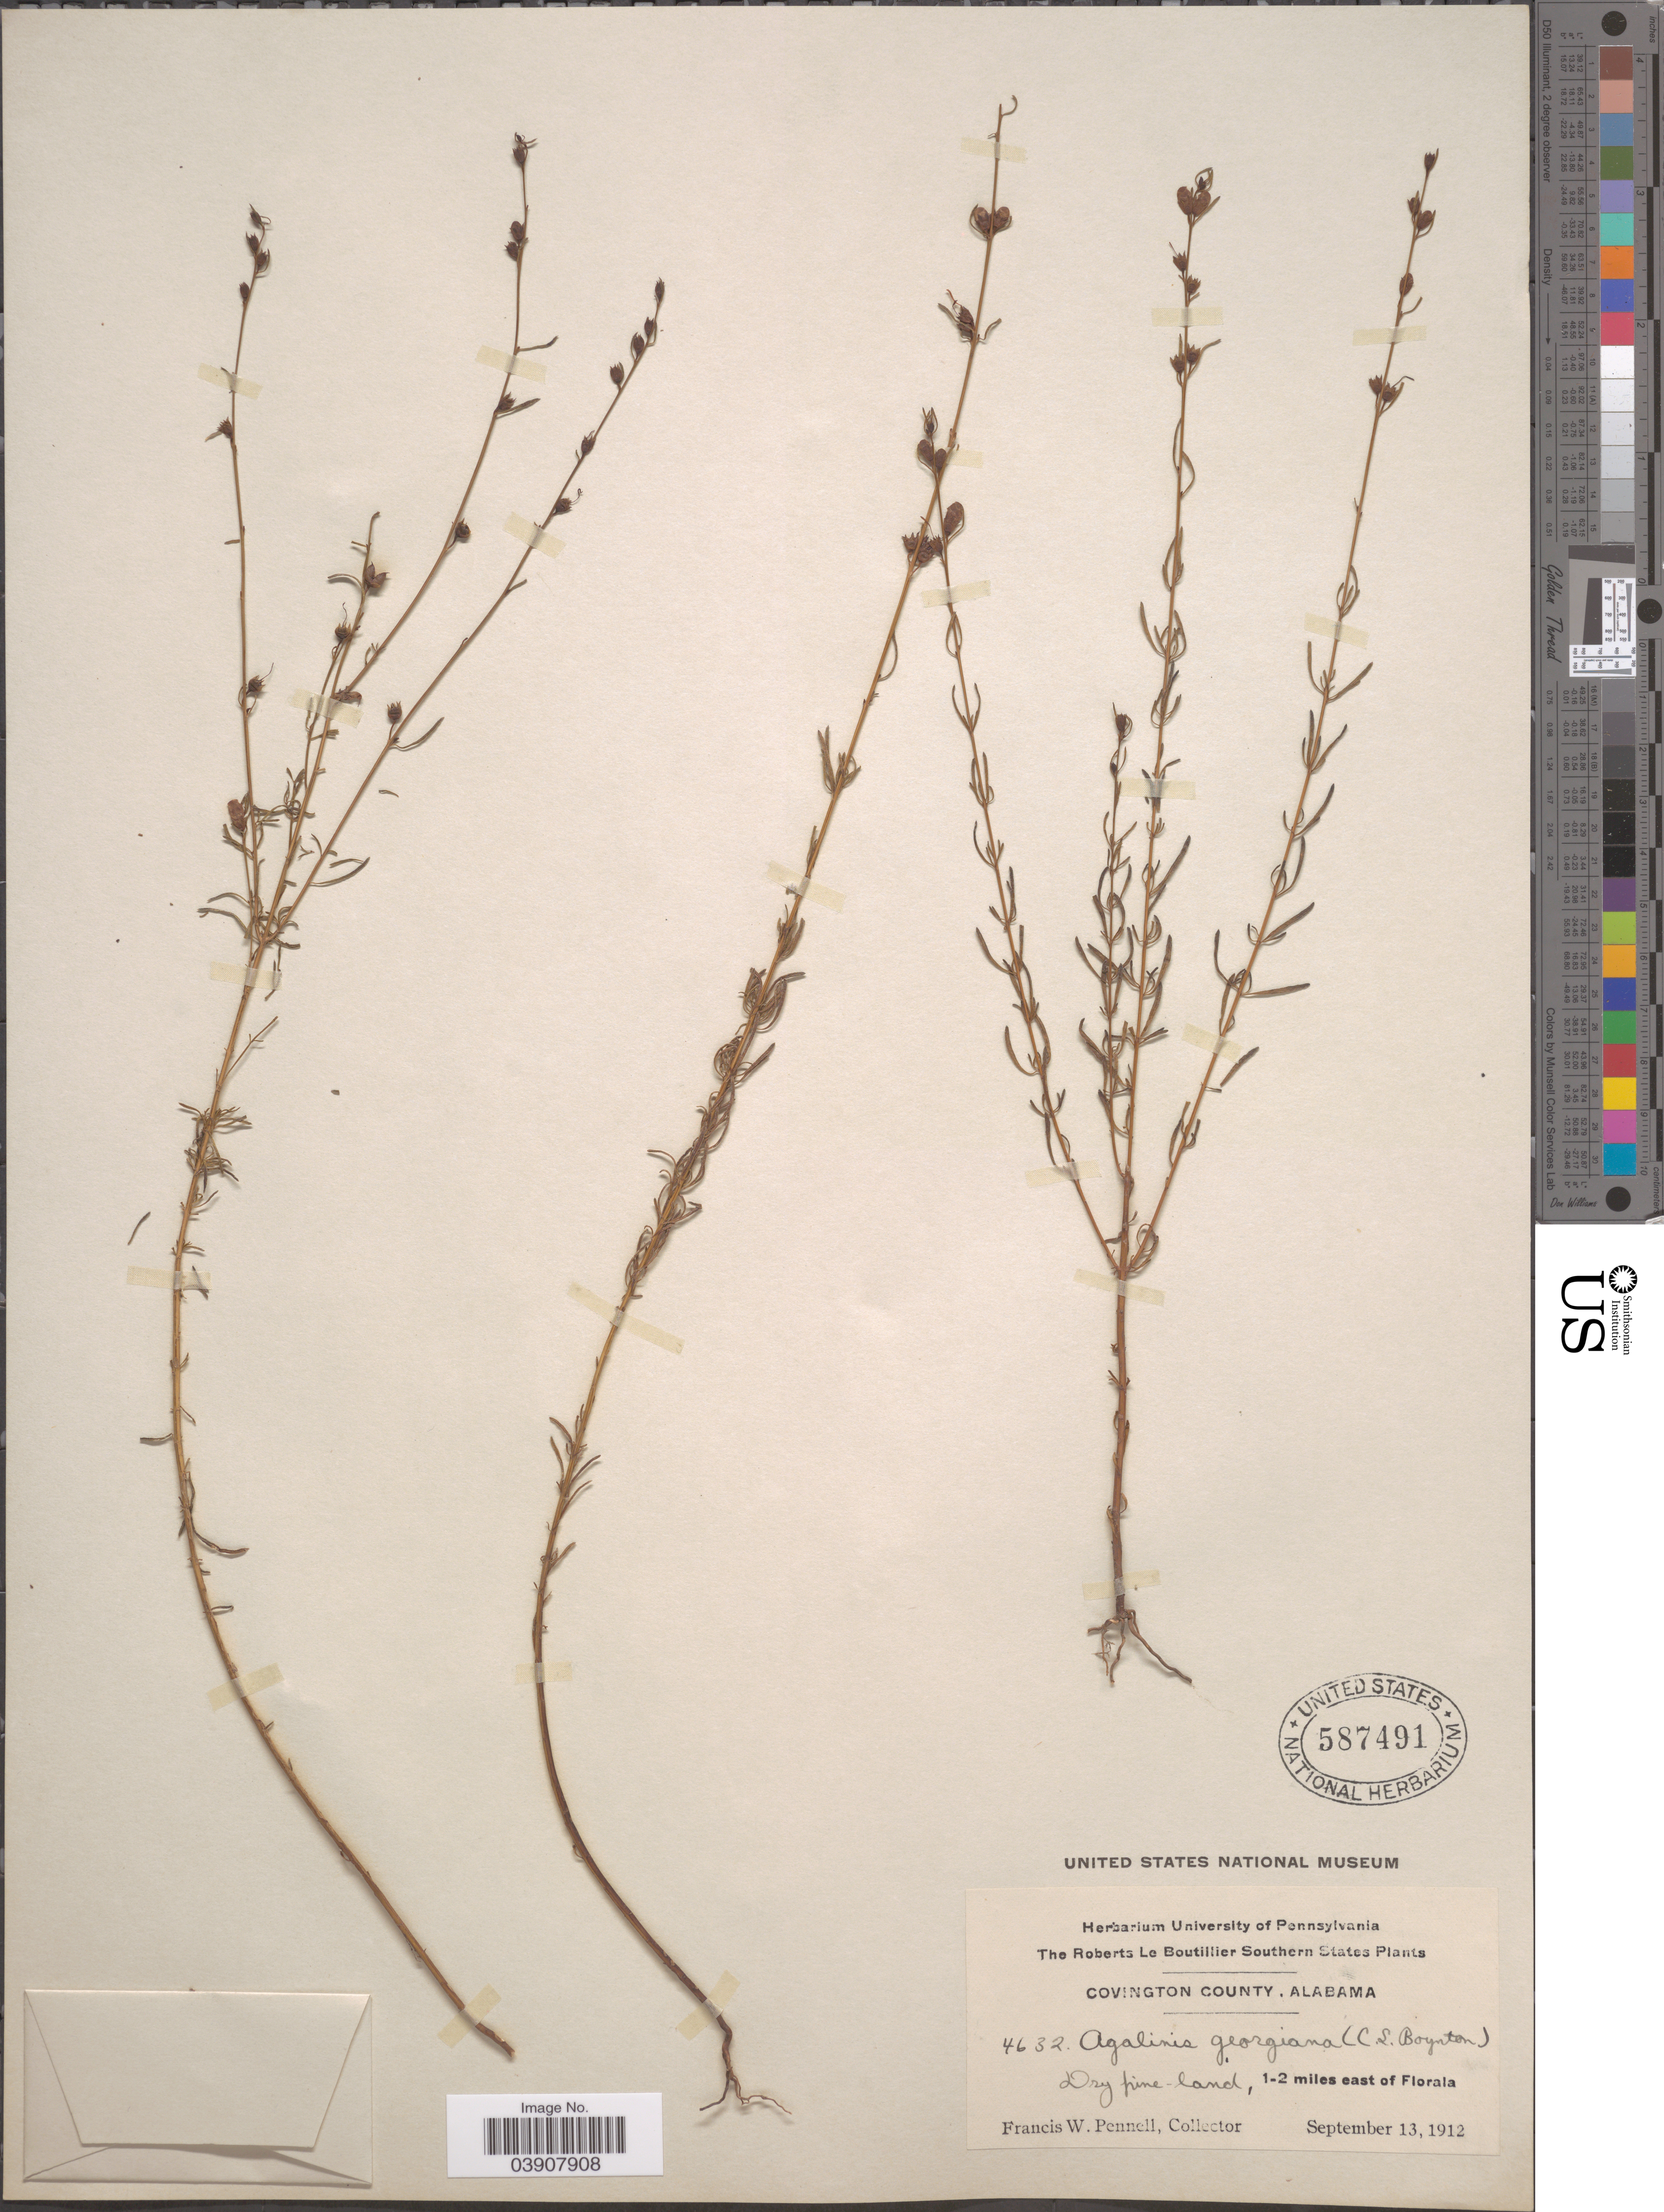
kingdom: Plantae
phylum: Tracheophyta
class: Magnoliopsida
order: Lamiales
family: Orobanchaceae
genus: Agalinis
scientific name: Agalinis georgiana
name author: (C.L. Boynton) Pennell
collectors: F. W. Pennell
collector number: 4632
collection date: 1912-09-13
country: United States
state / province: Alabama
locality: Southern States. Covington County. 1-2 miles east of Florala.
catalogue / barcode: US 587491